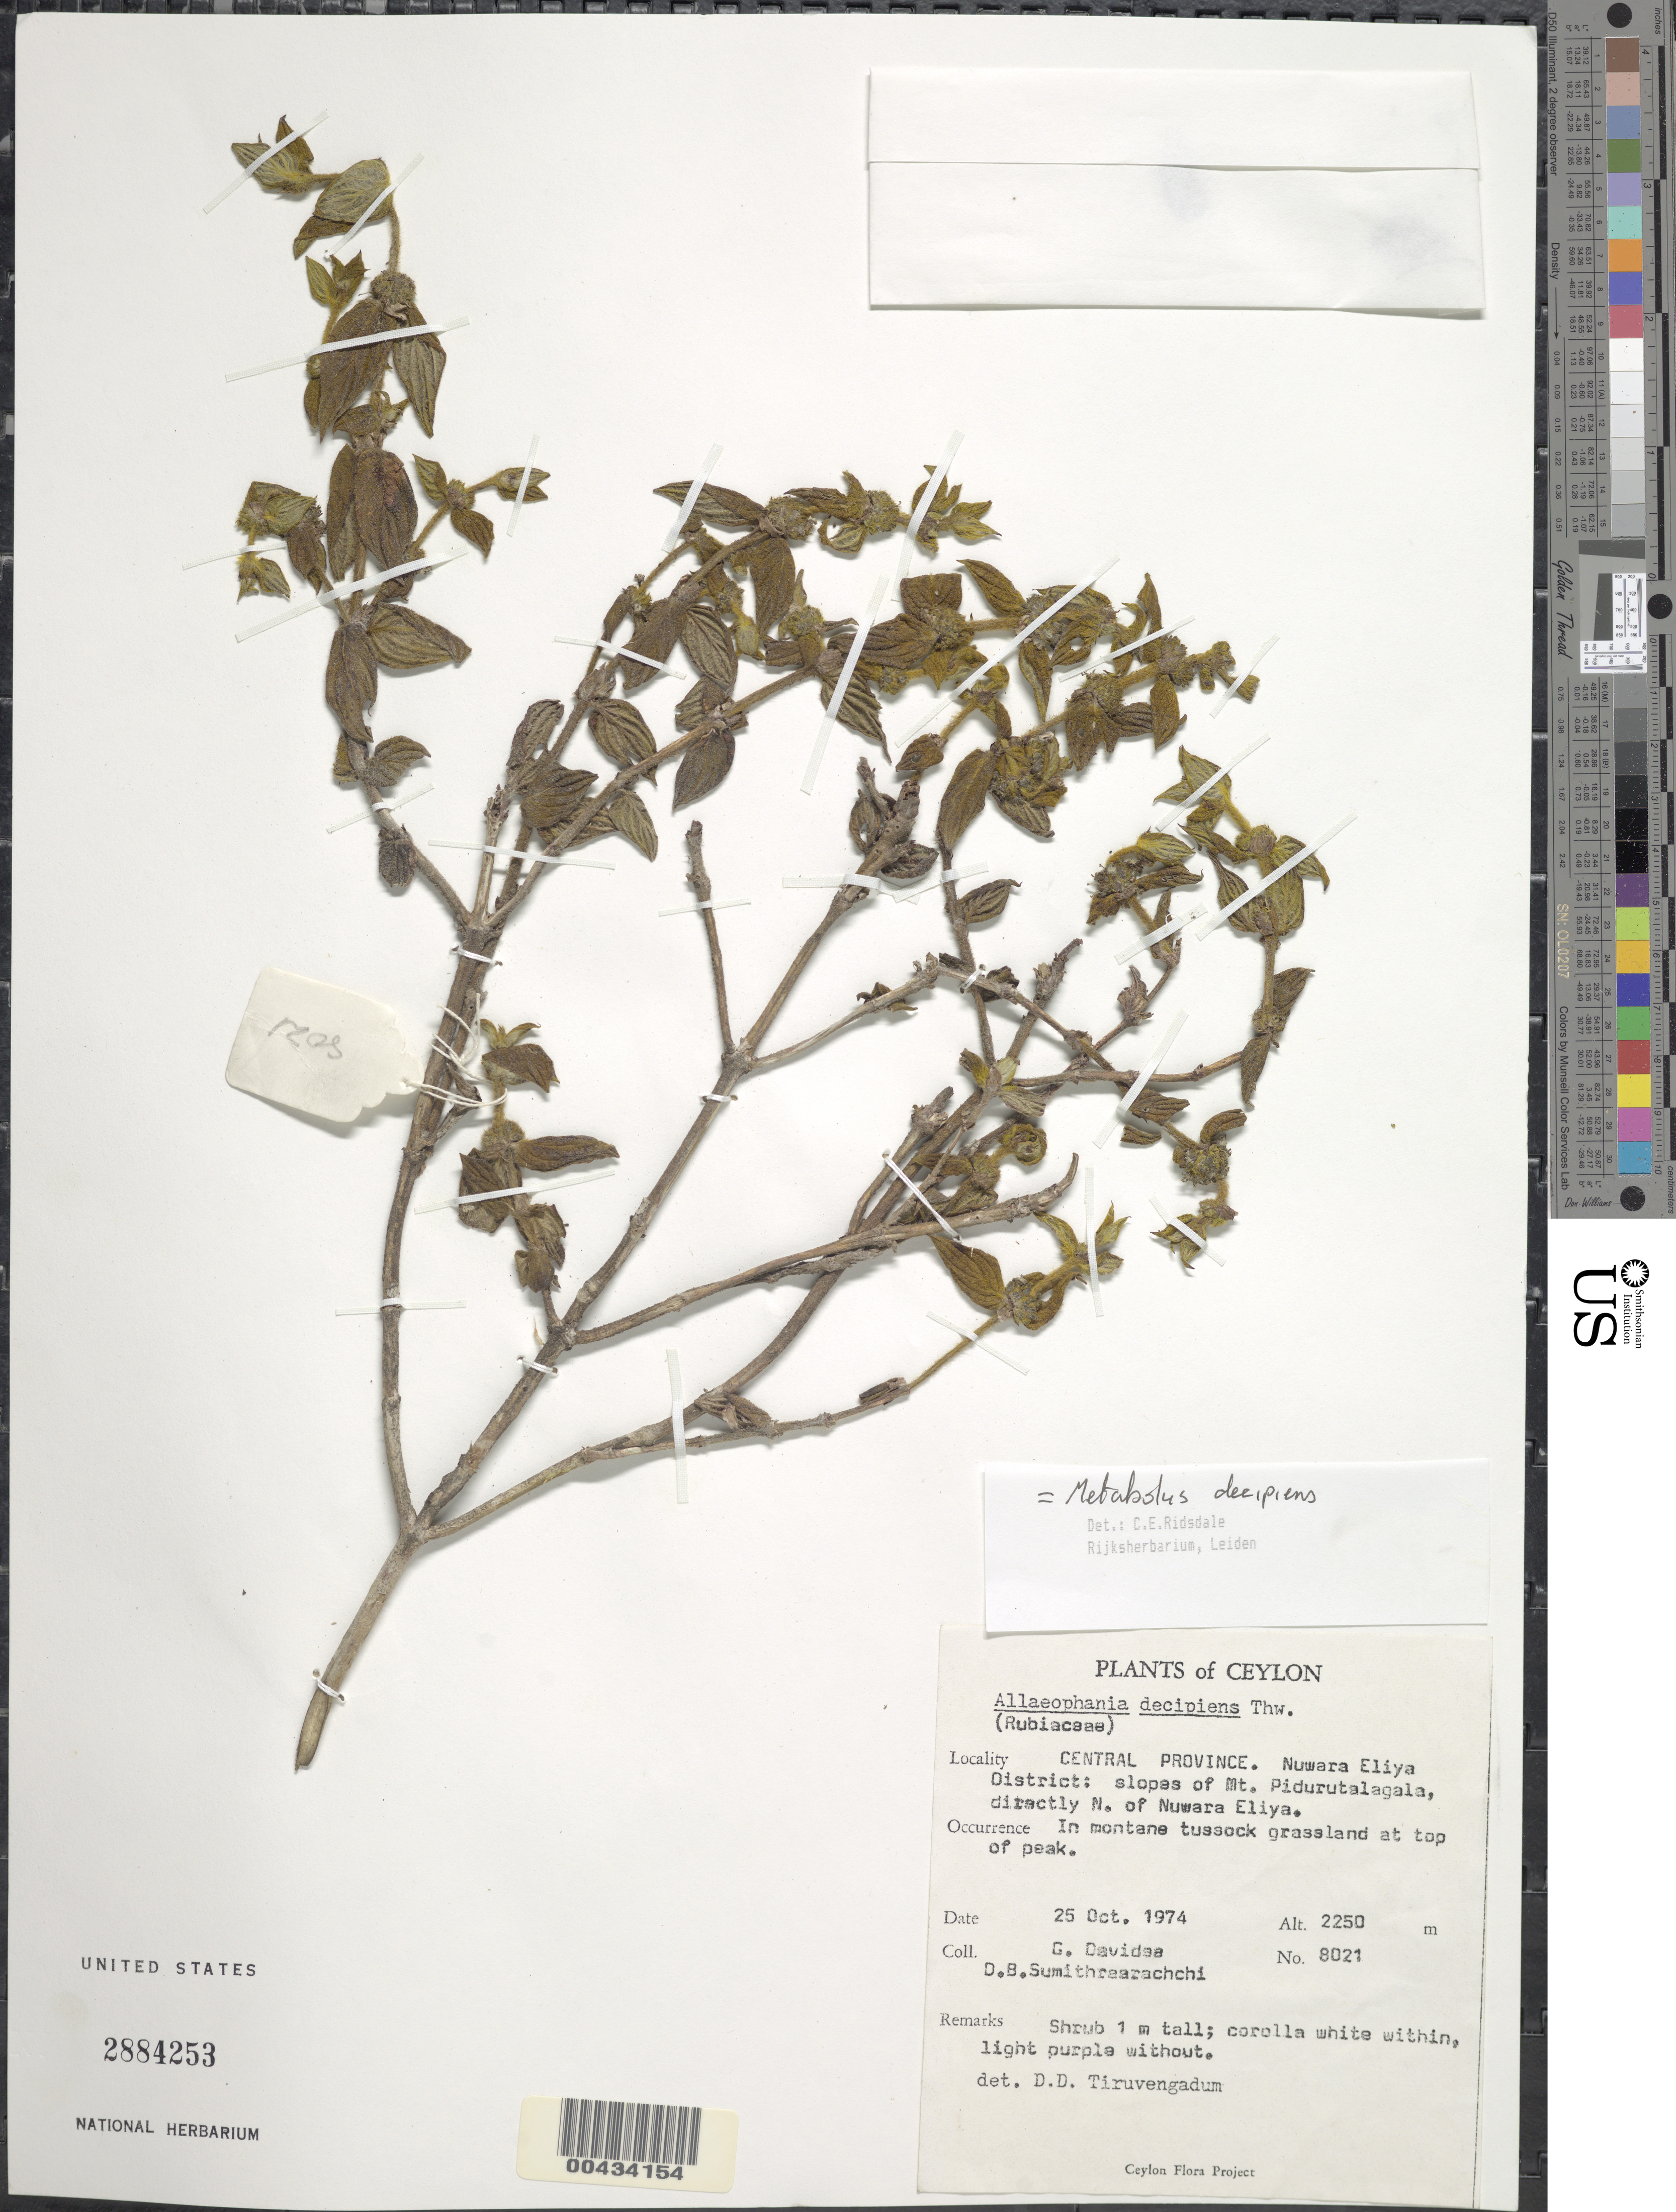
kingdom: Plantae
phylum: Tracheophyta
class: Magnoliopsida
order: Gentianales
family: Rubiaceae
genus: Metabolos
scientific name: Metabolos decepiens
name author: (Thwaites) Ridsdale in sched.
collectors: G. Davidse & D. B. Sumithraarachchi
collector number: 8021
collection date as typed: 25 Oct 1974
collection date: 1974-10-25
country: Sri Lanka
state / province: Central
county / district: Nuwara Eliya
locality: slopes of Mt Pidututalagala directly N of Nuwara Eliya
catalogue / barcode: US 2884253